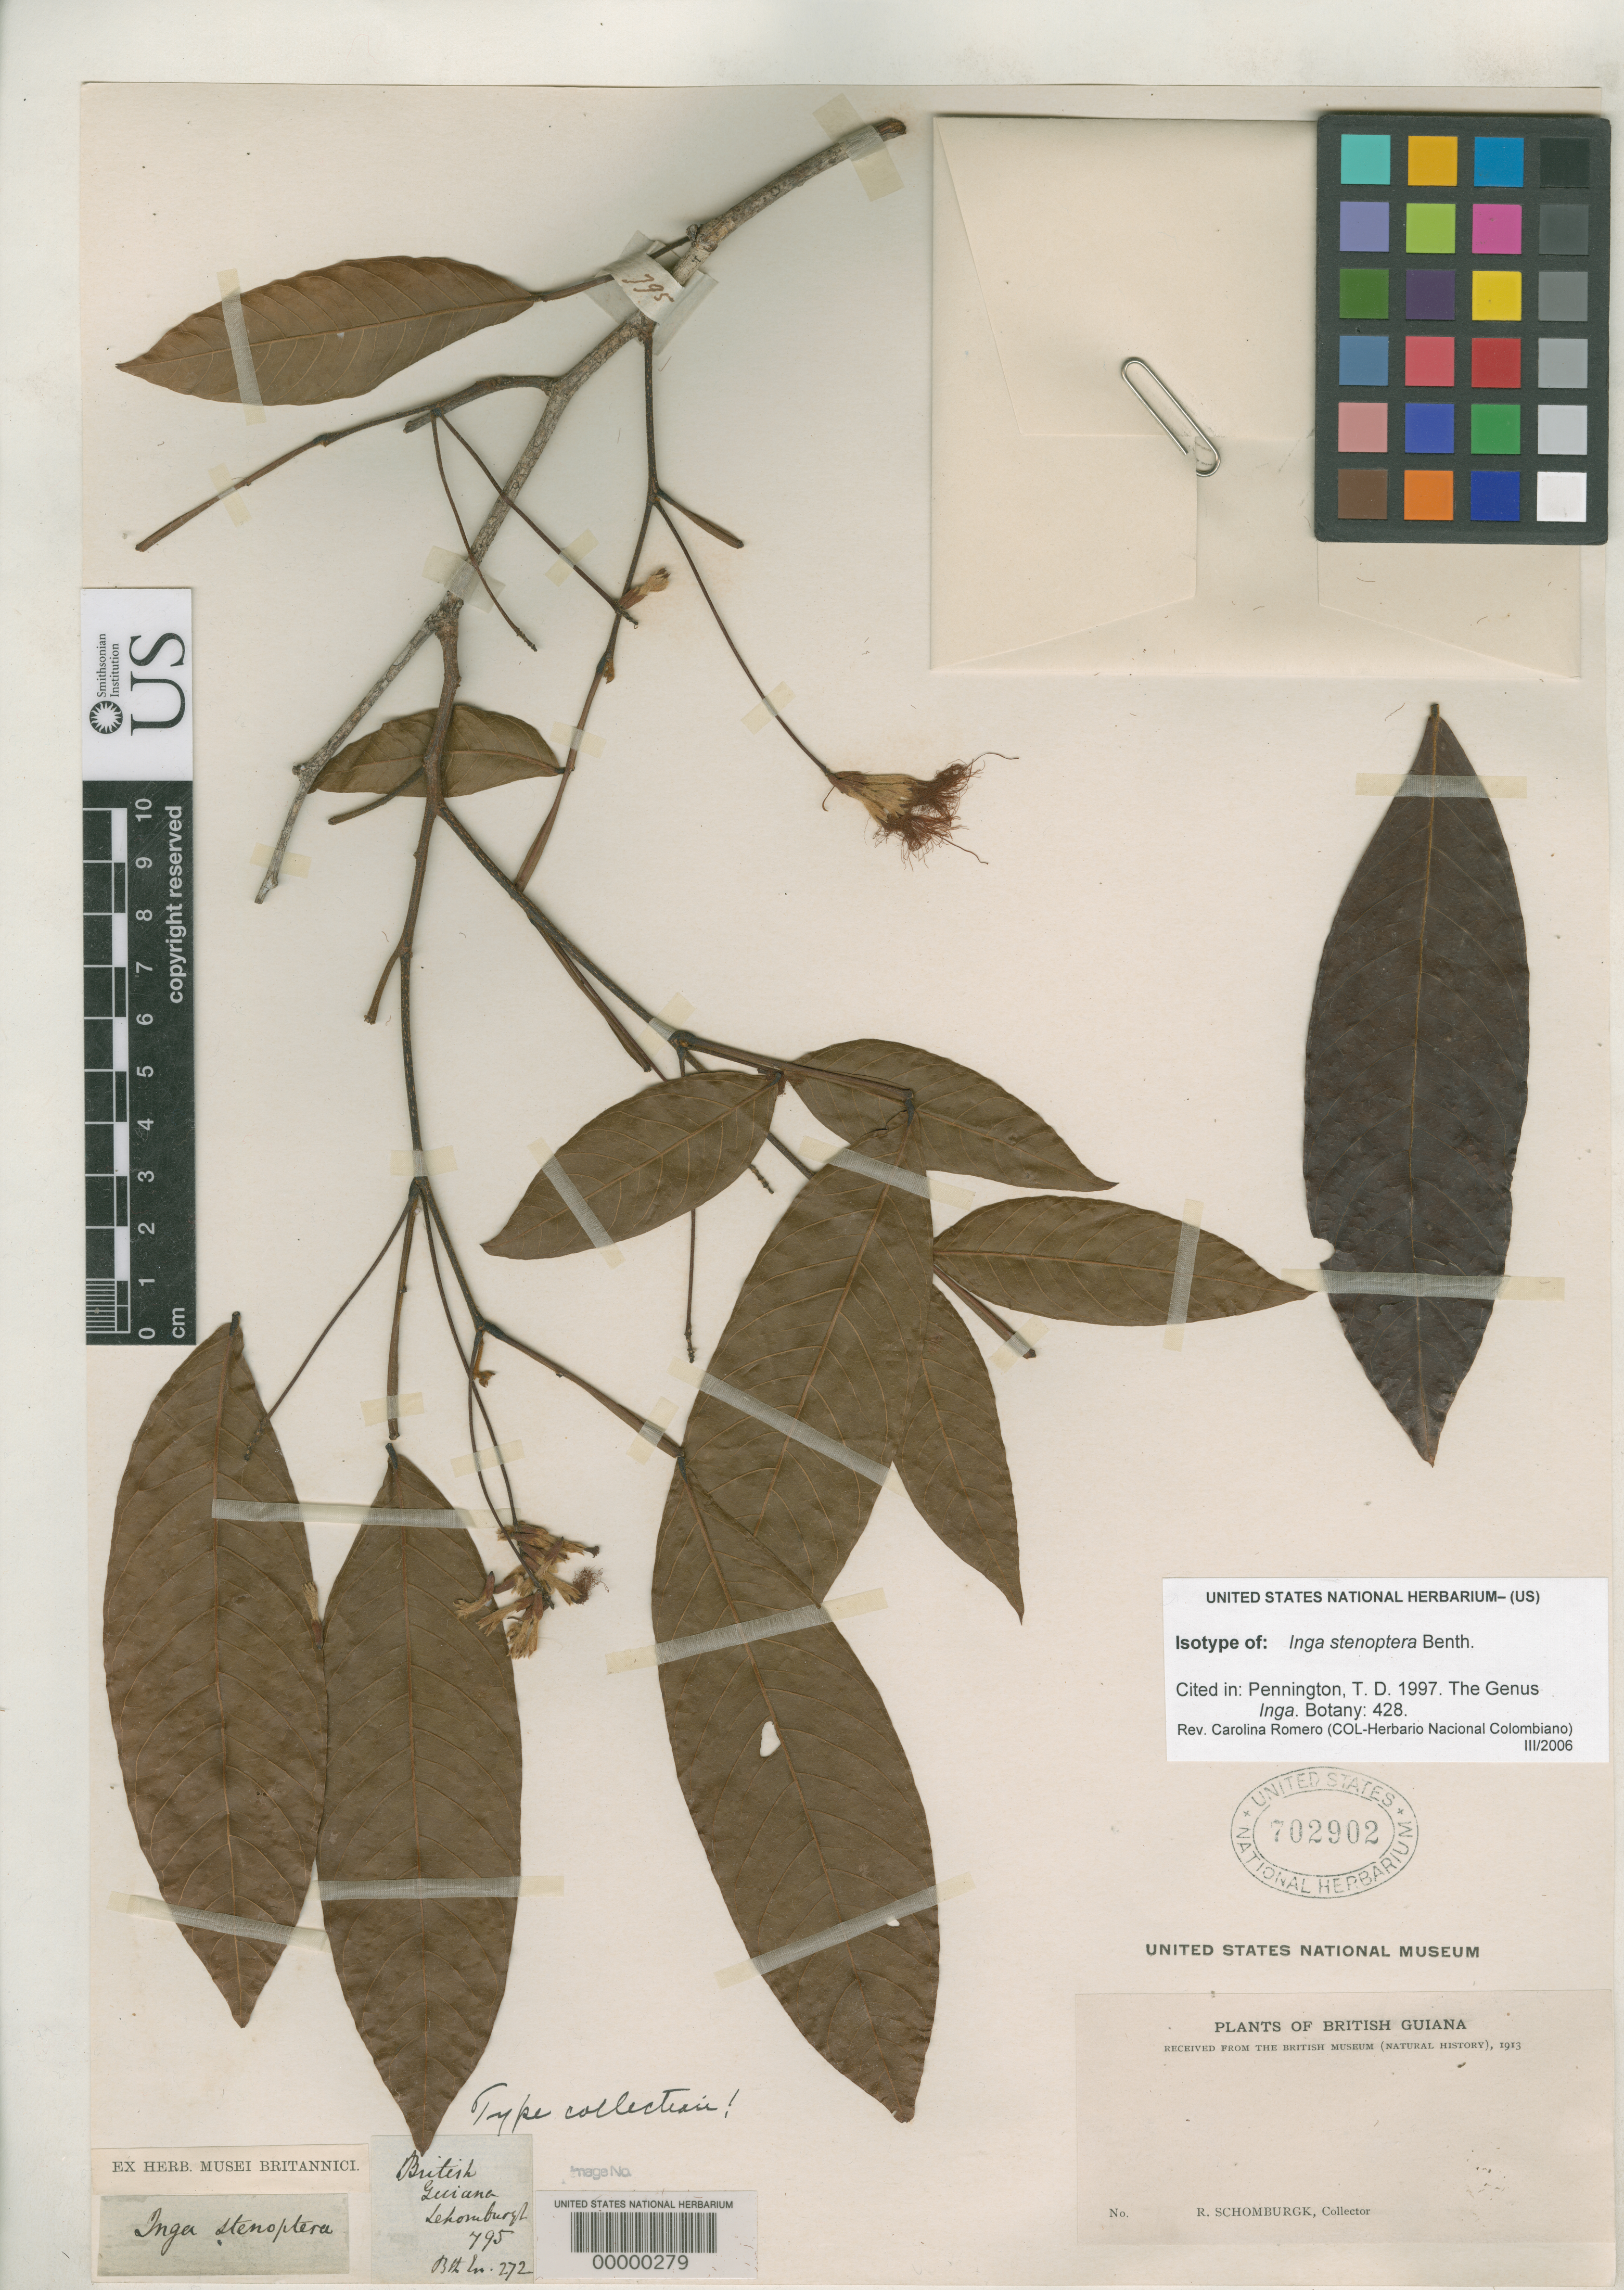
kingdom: Plantae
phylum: Tracheophyta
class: Magnoliopsida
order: Fabales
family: Fabaceae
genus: Inga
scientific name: Inga stenoptera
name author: Benth.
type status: Isotype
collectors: R. H. Schomburgk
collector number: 795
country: Guyana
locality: Rio Branco.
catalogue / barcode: US 702902